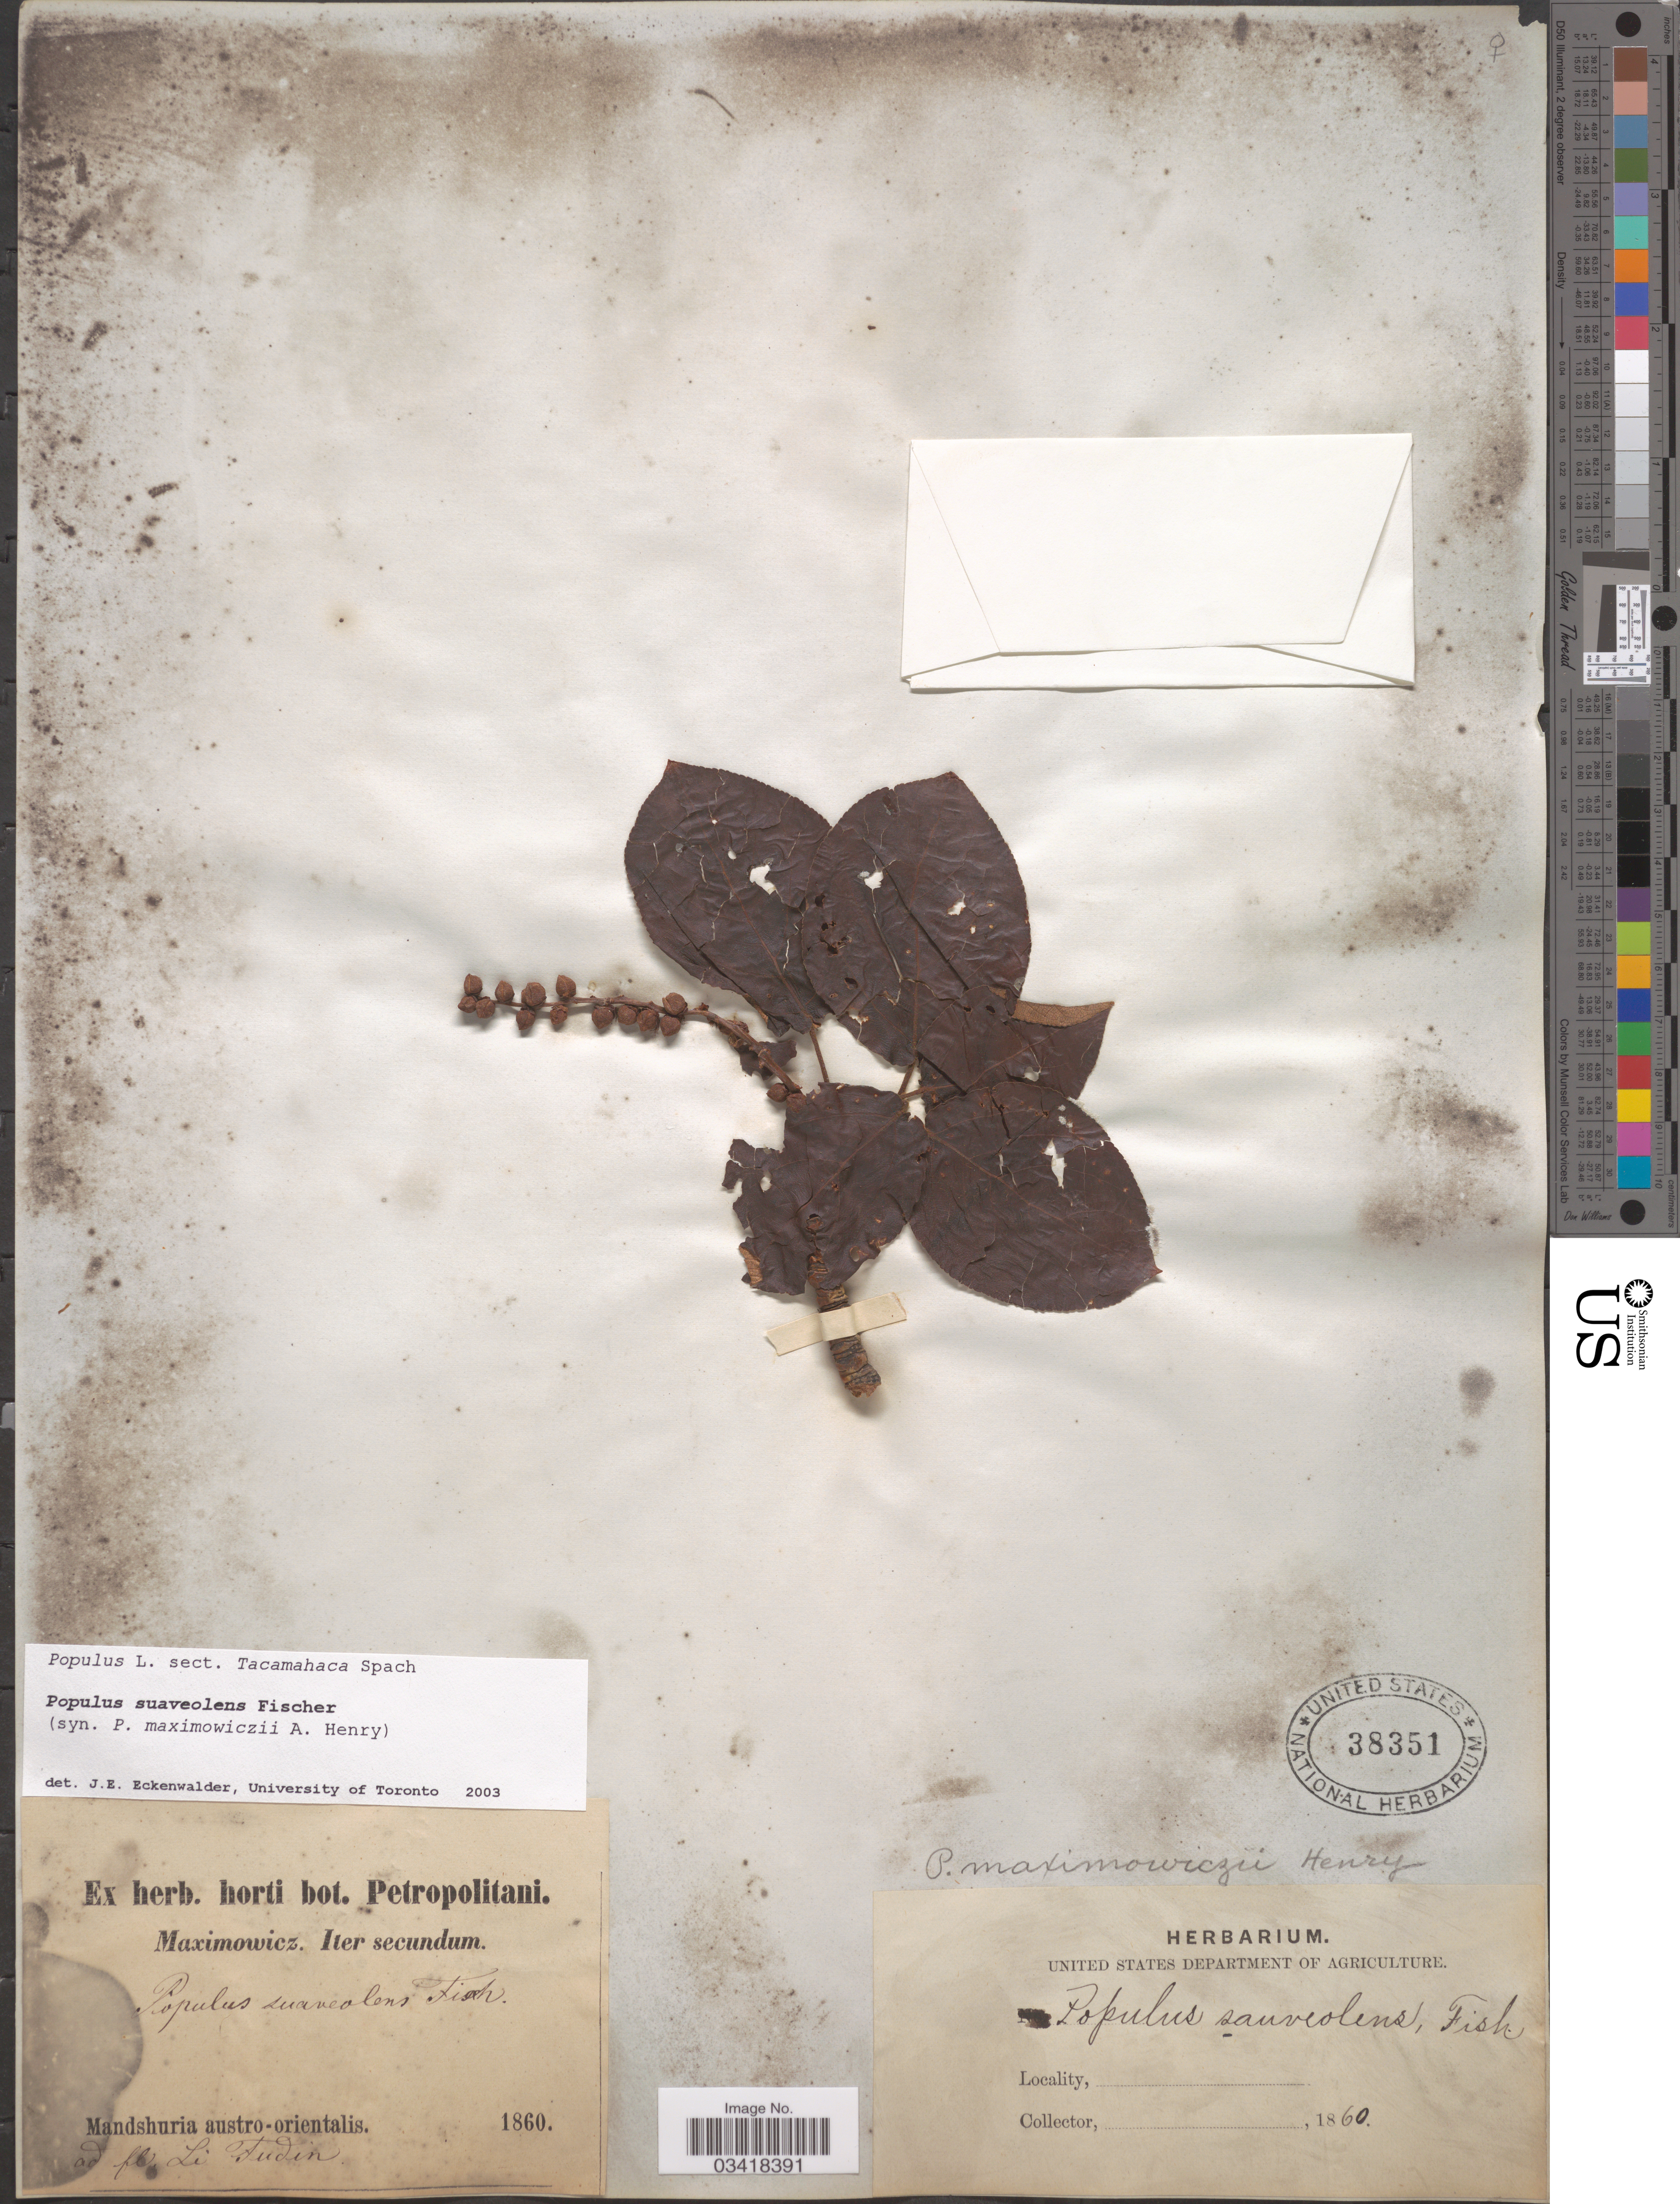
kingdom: Plantae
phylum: Tracheophyta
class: Magnoliopsida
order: Malpighiales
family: Salicaceae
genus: Populus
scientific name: Populus suaveolens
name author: Fisch.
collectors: Maximowicz, --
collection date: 1860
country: China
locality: Mandshuria austro-orientalis. Ad fl. Li Fudin.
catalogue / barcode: US 38351